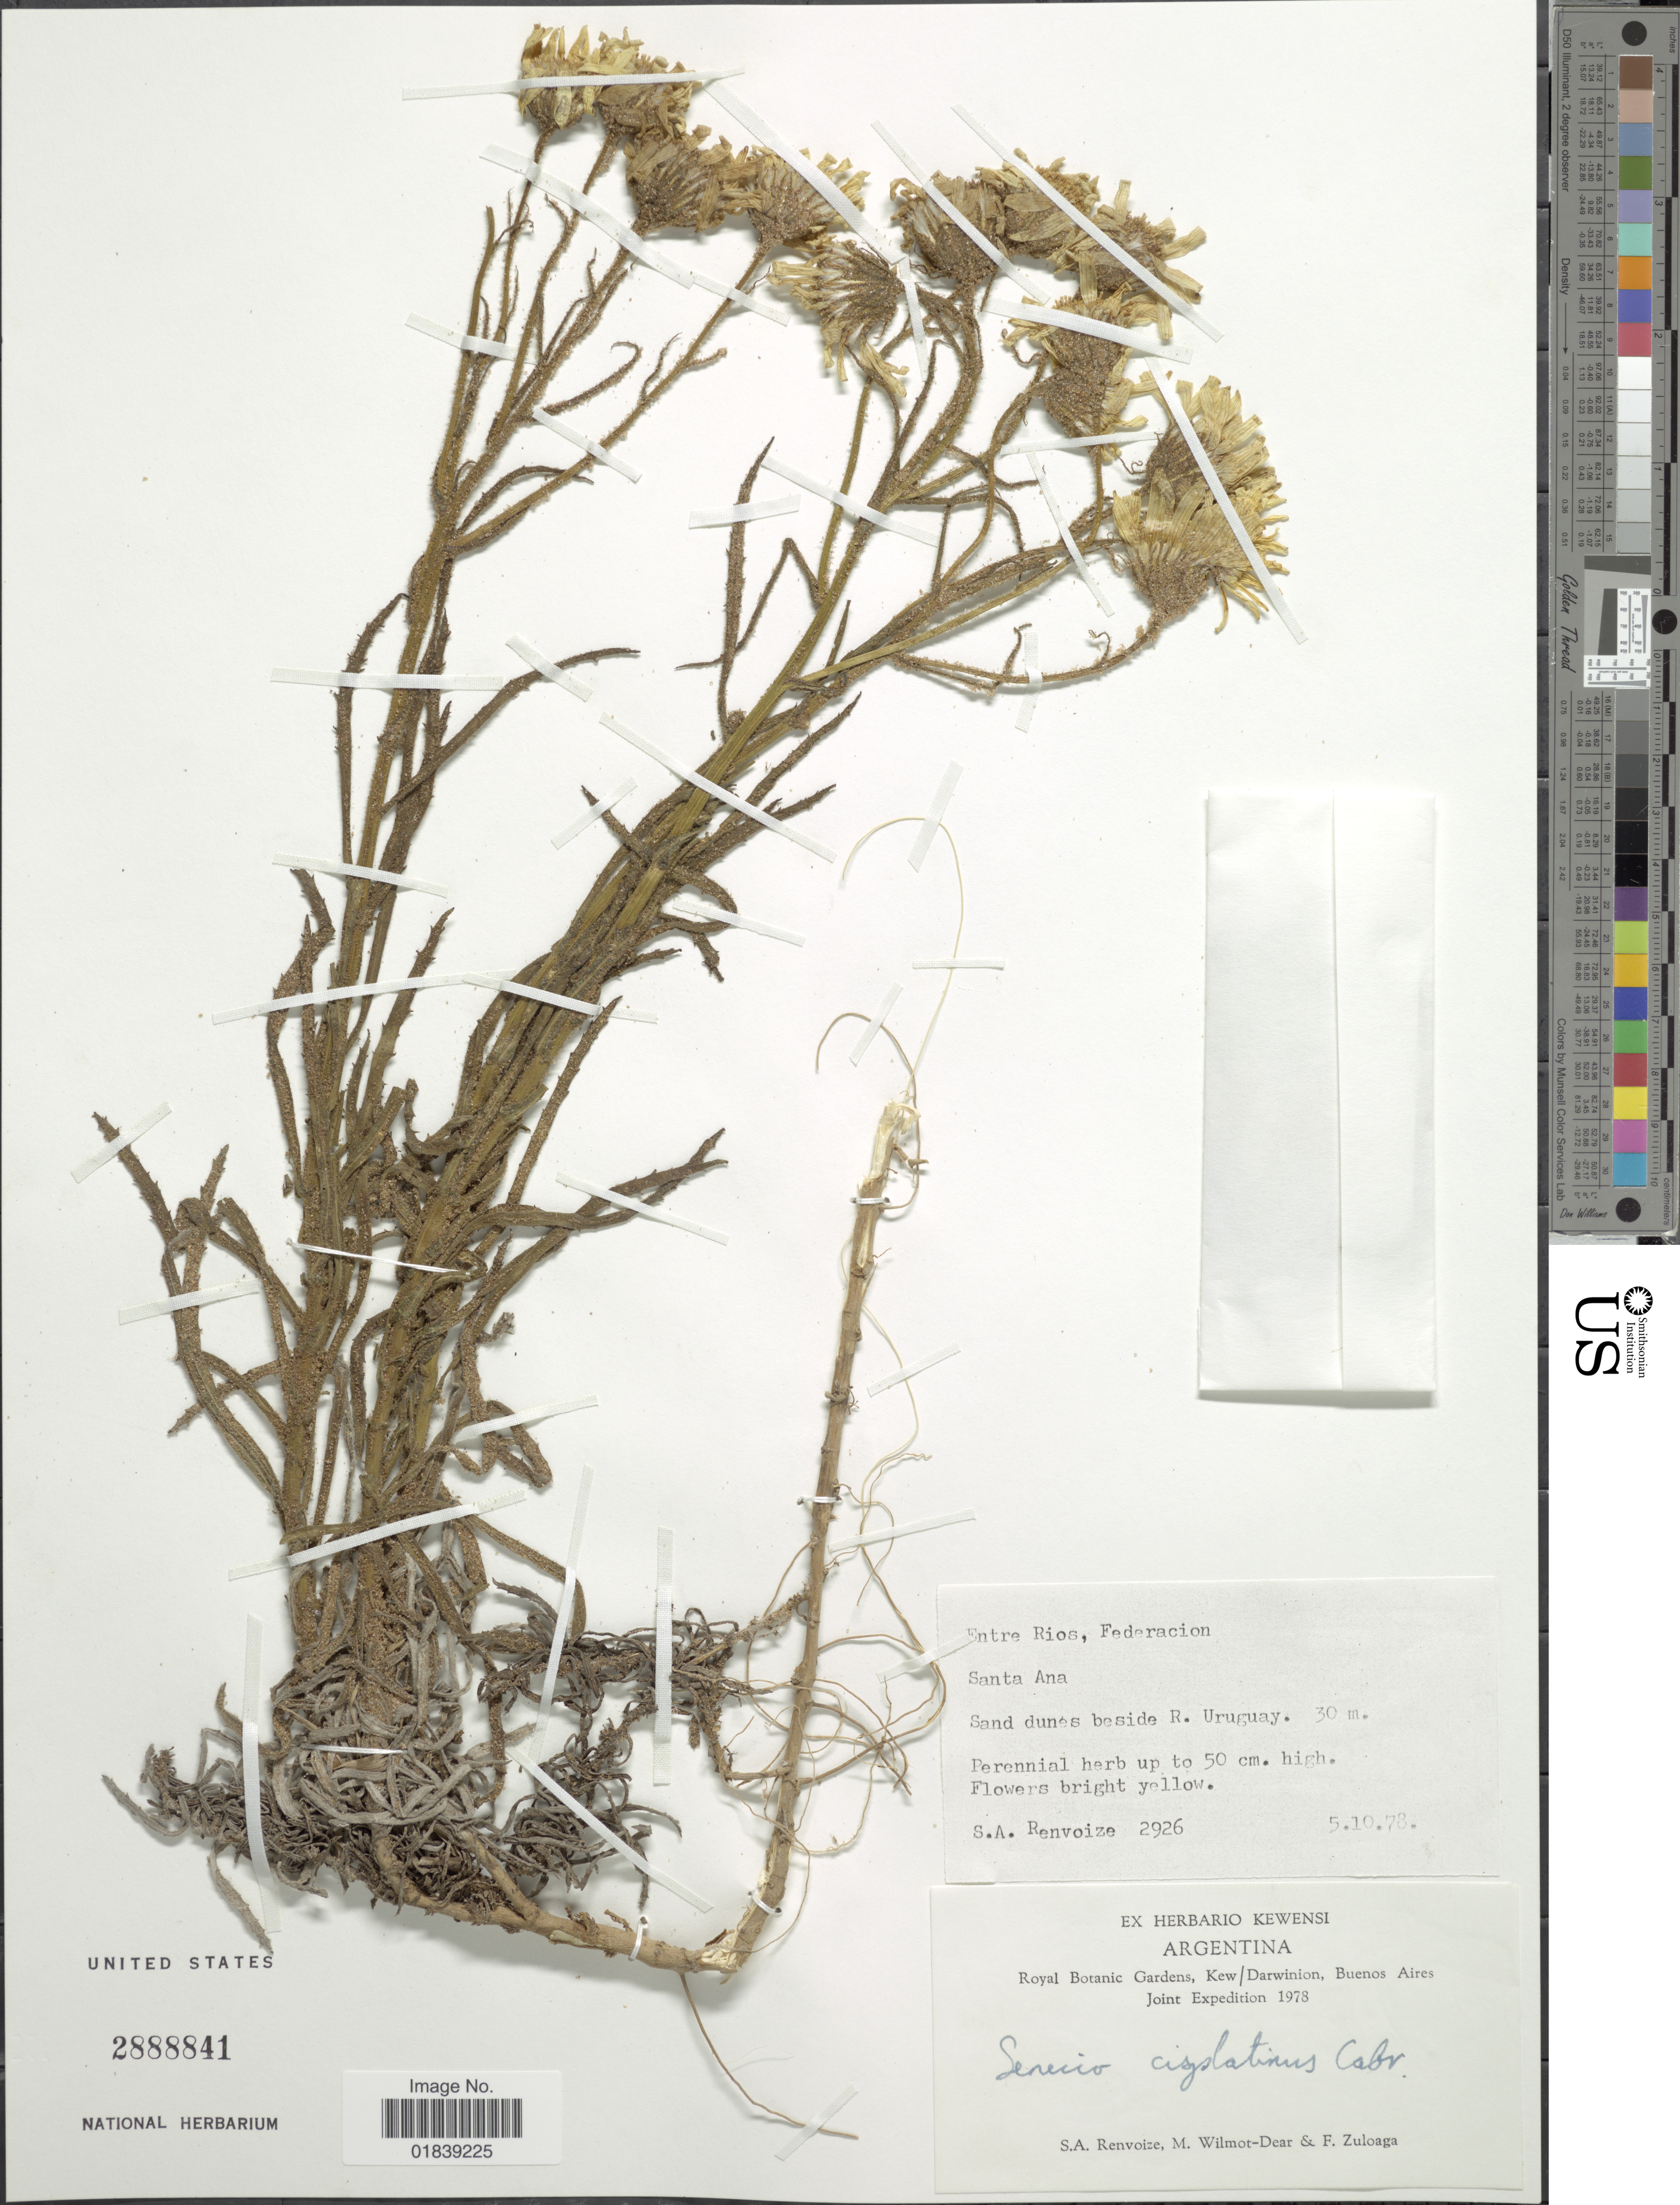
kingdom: Plantae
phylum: Tracheophyta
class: Magnoliopsida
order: Asterales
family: Asteraceae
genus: Senecio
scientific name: Senecio cisplatinus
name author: Cabrera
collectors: S. A. Renvoize, M. Wilmot-Dear & F. Zuloaga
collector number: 2926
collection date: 1978-10-05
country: Argentina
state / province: Entre Rios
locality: Federacion, Santa Ana, sand dunes beside R. Uruguay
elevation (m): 30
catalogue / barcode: US 2888841